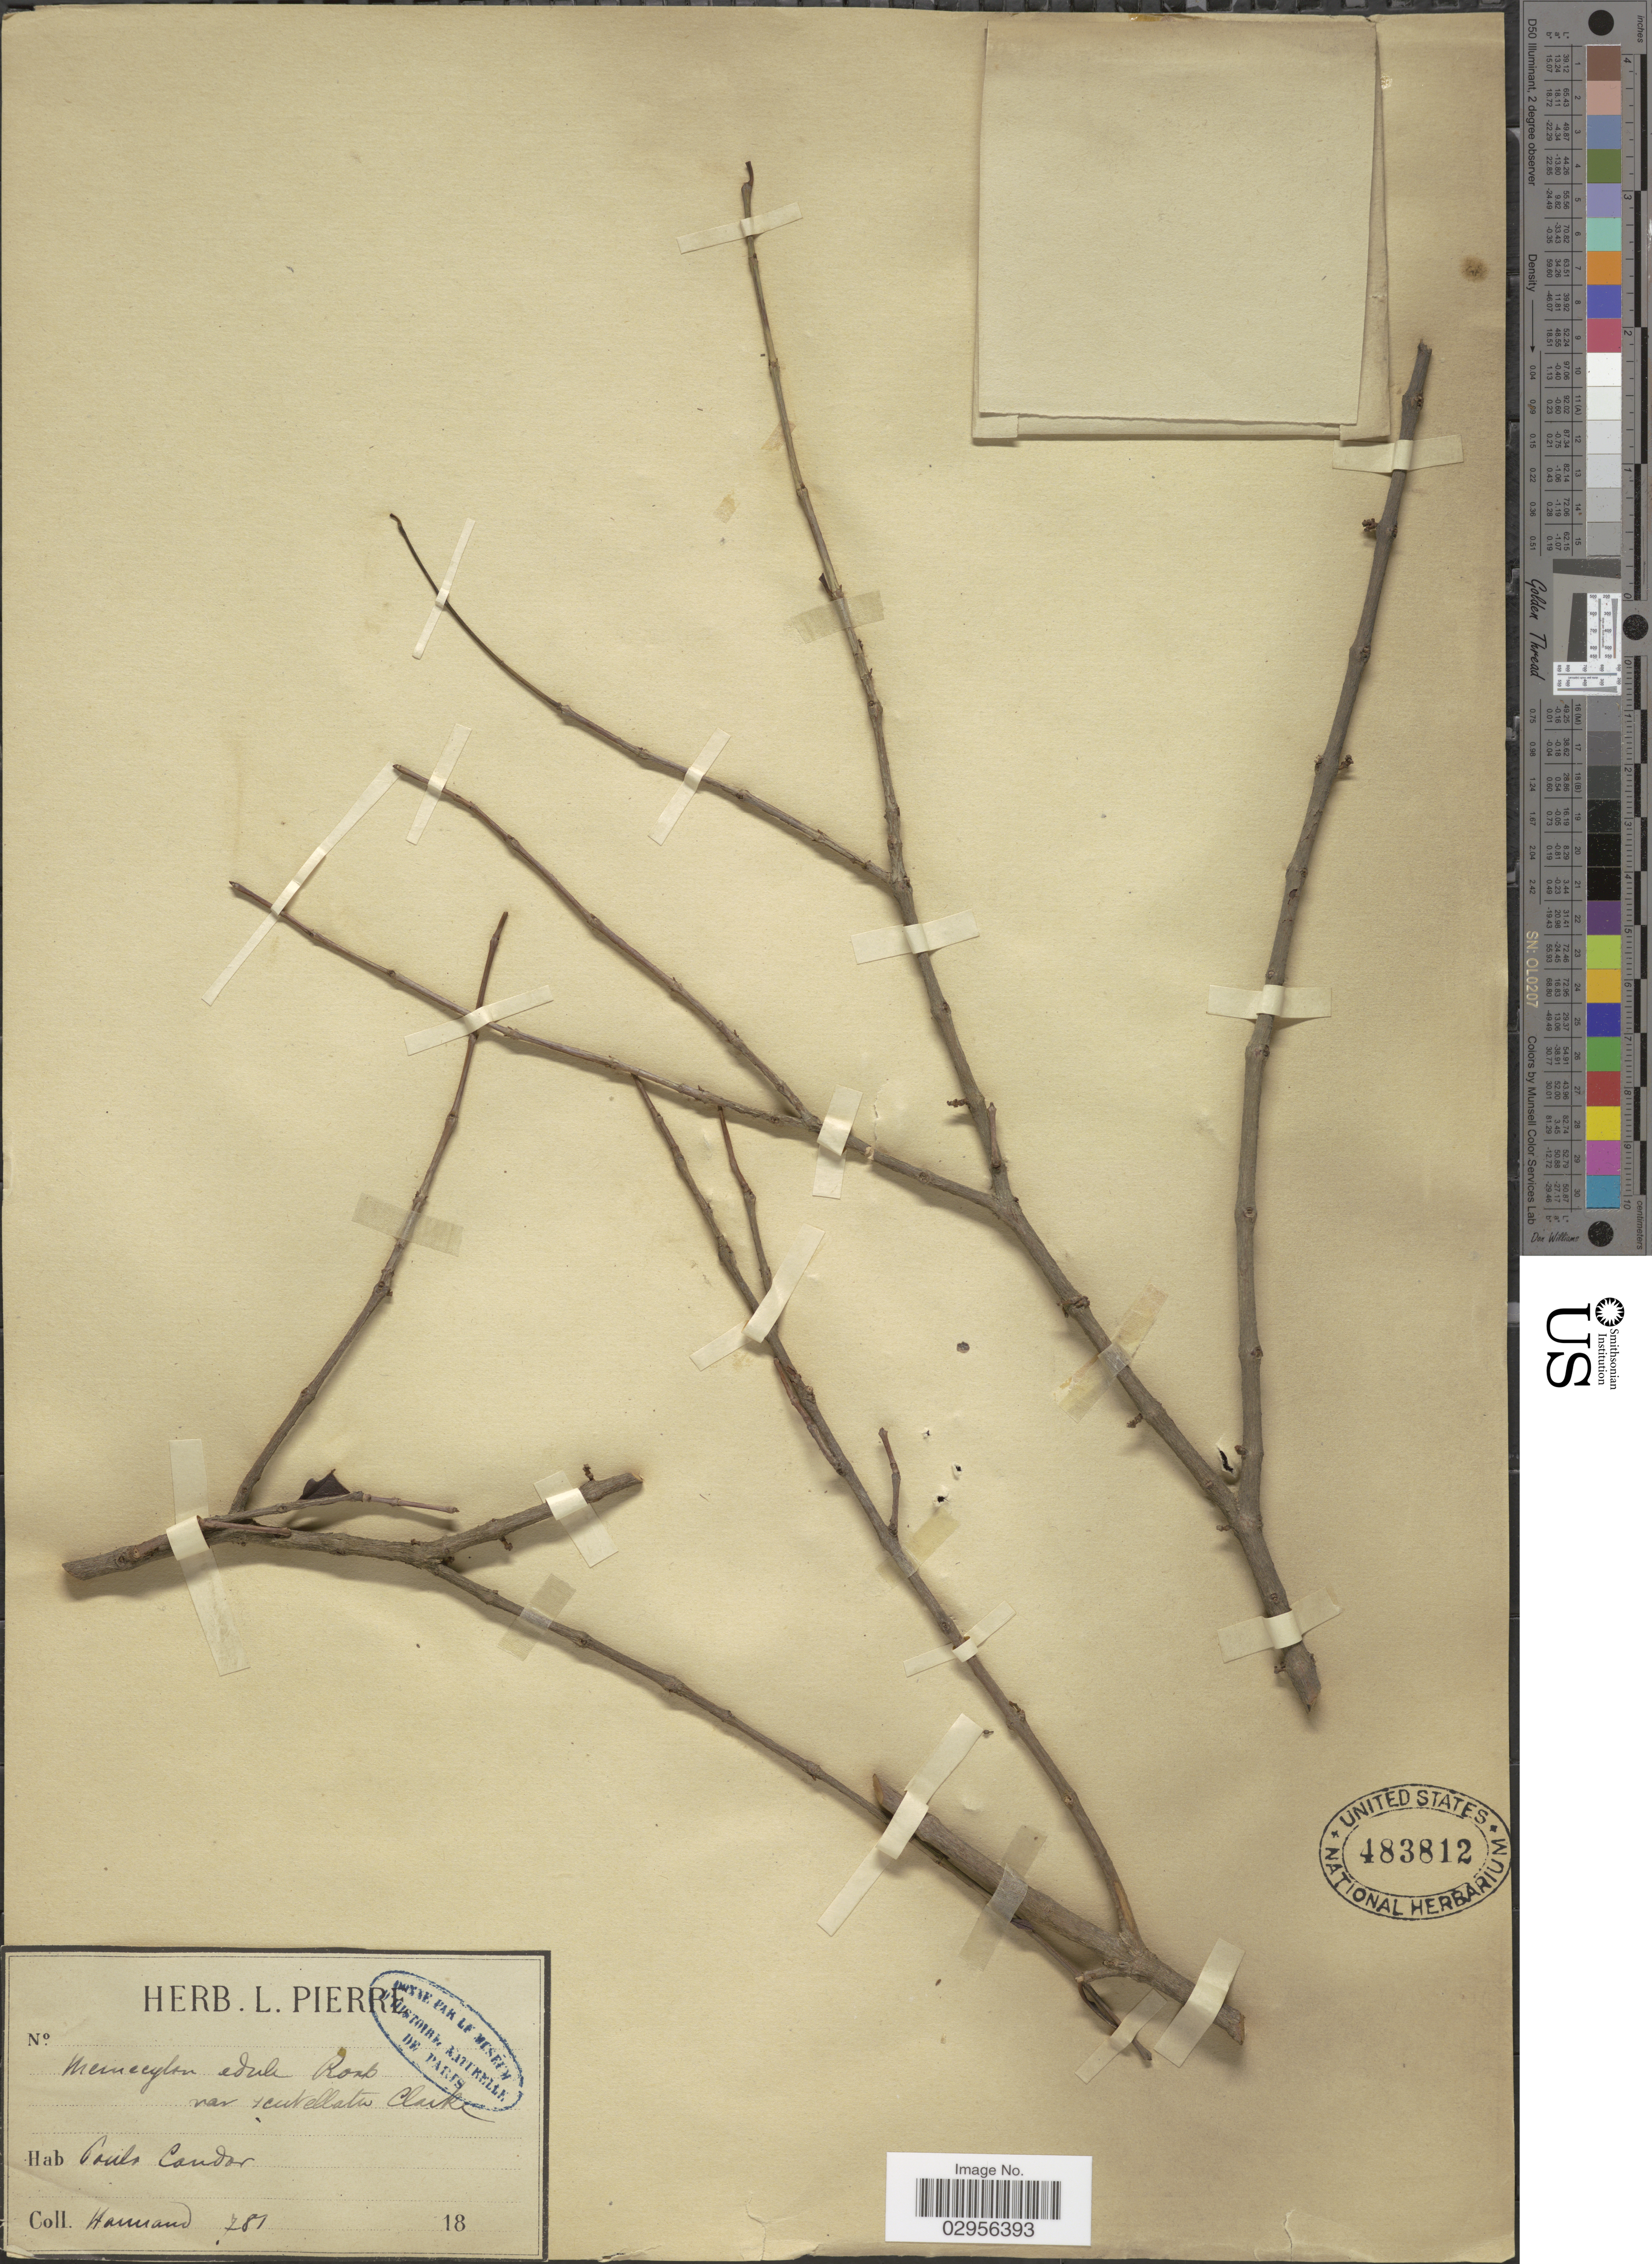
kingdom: Plantae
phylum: Tracheophyta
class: Magnoliopsida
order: Myrtales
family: Melastomataceae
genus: Memecylon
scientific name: Memecylon edule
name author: Roxb.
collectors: Harmand, --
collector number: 781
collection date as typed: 18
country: Vietnam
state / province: Ba Ria-Vung Tau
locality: Poulo Condor.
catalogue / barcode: US 483812